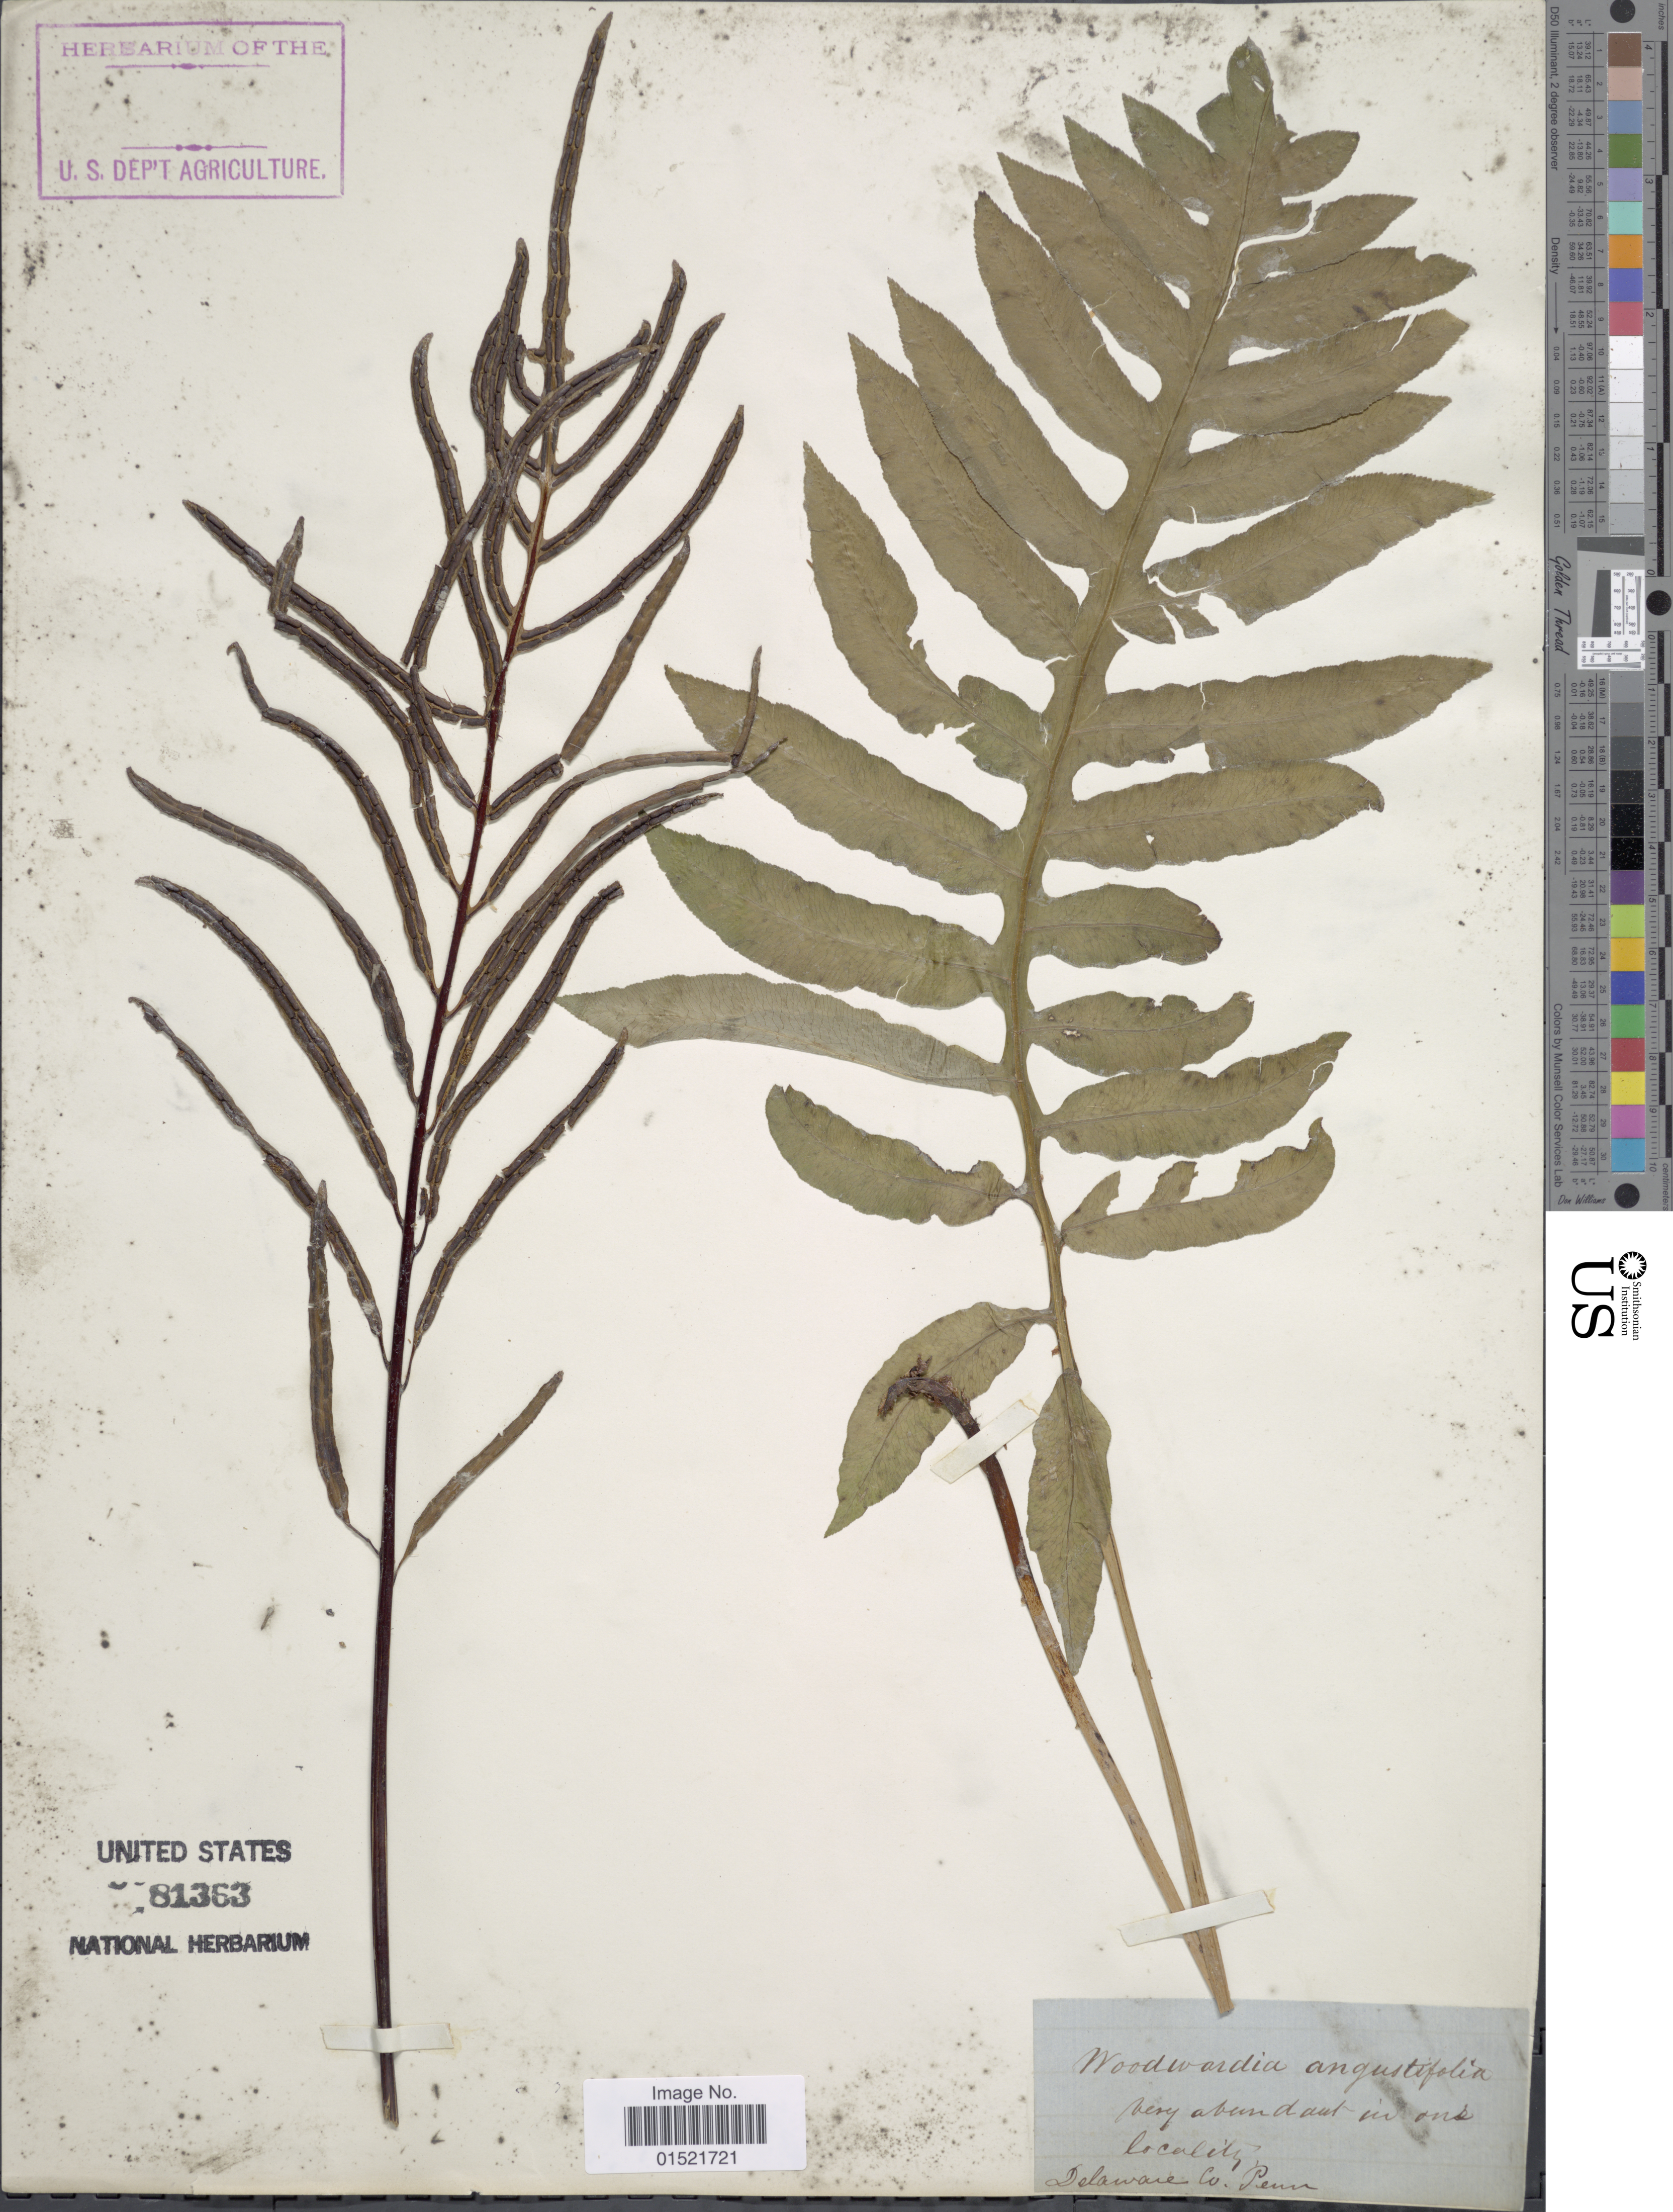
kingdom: Plantae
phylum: Tracheophyta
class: Polypodiopsida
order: Polypodiales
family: Blechnaceae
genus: Woodwardia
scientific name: Woodwardia areolata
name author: (L.) T. Moore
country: United States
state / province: Pennsylvania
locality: Delaware Co., Penn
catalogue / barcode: US 81363